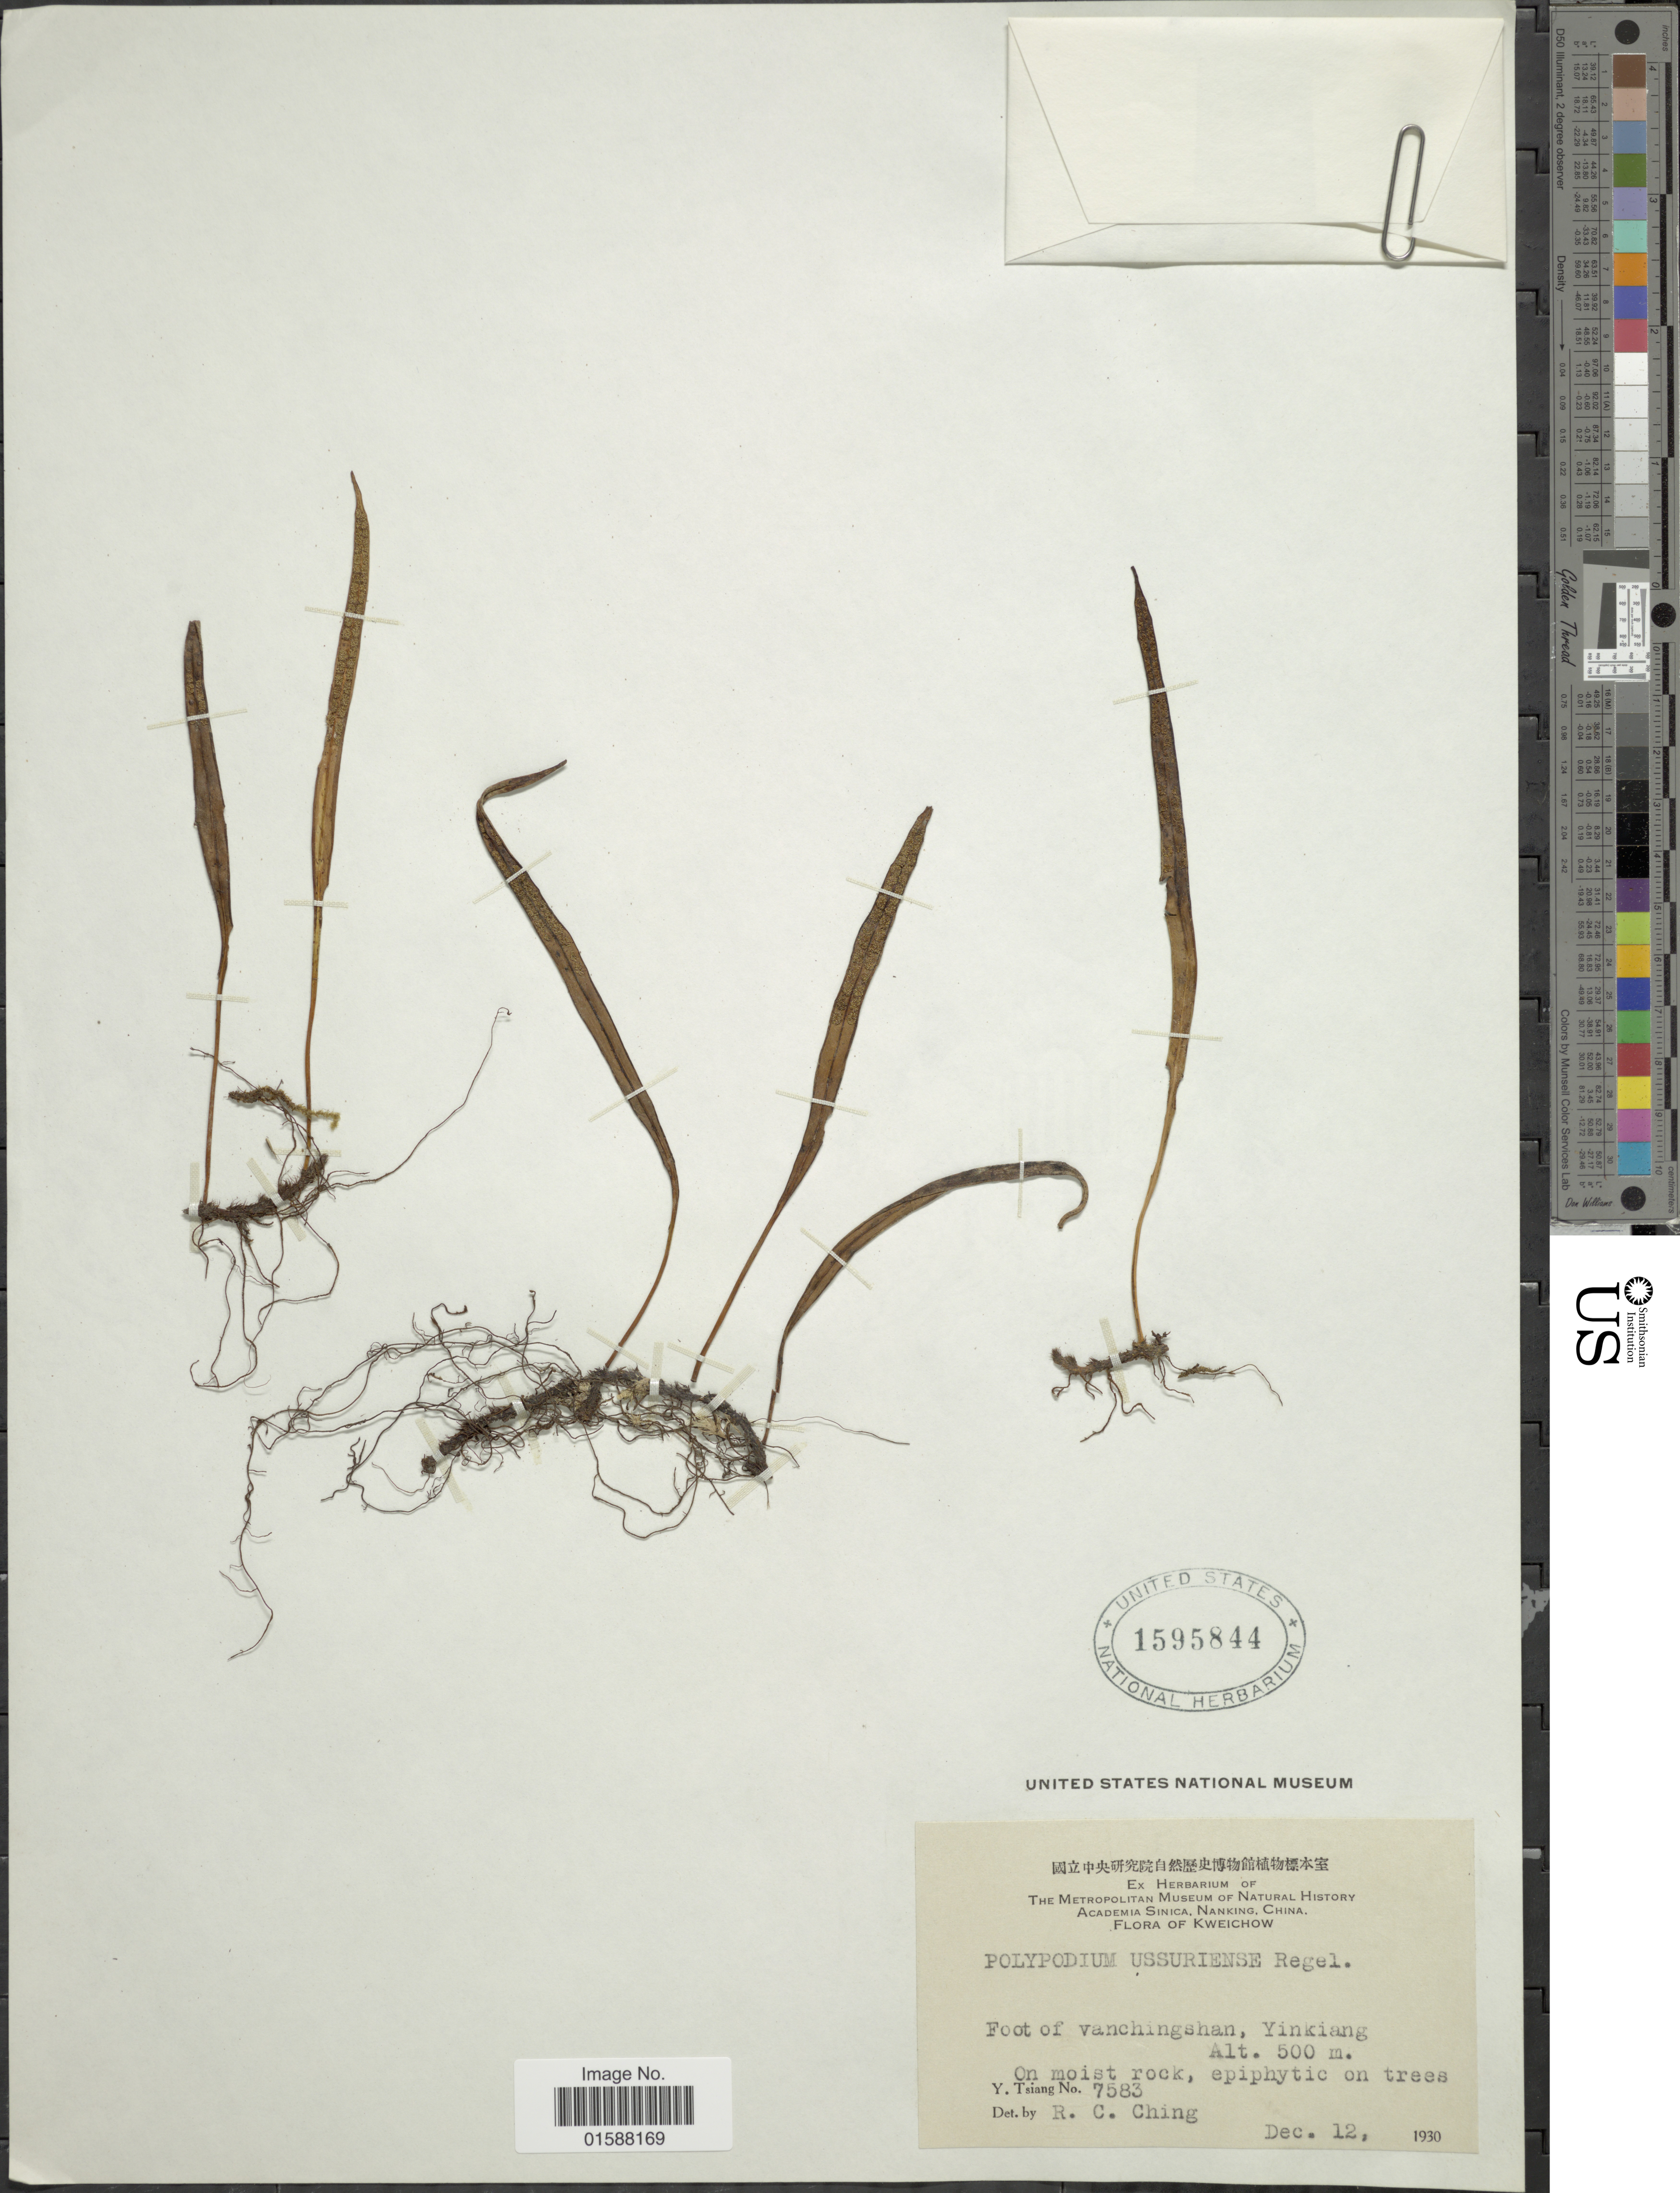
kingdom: Plantae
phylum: Tracheophyta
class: Polypodiopsida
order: Polypodiales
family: Polypodiaceae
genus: Lepisorus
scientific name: Lepisorus ussuriensis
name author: (Regel & Mack.) Ching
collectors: Y. Tsiang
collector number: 7583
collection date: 1930-12-12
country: China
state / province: Guizhou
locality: Kweichow. Foot of Vanchingshan, Yinkiang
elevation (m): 500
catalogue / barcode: US 1595844